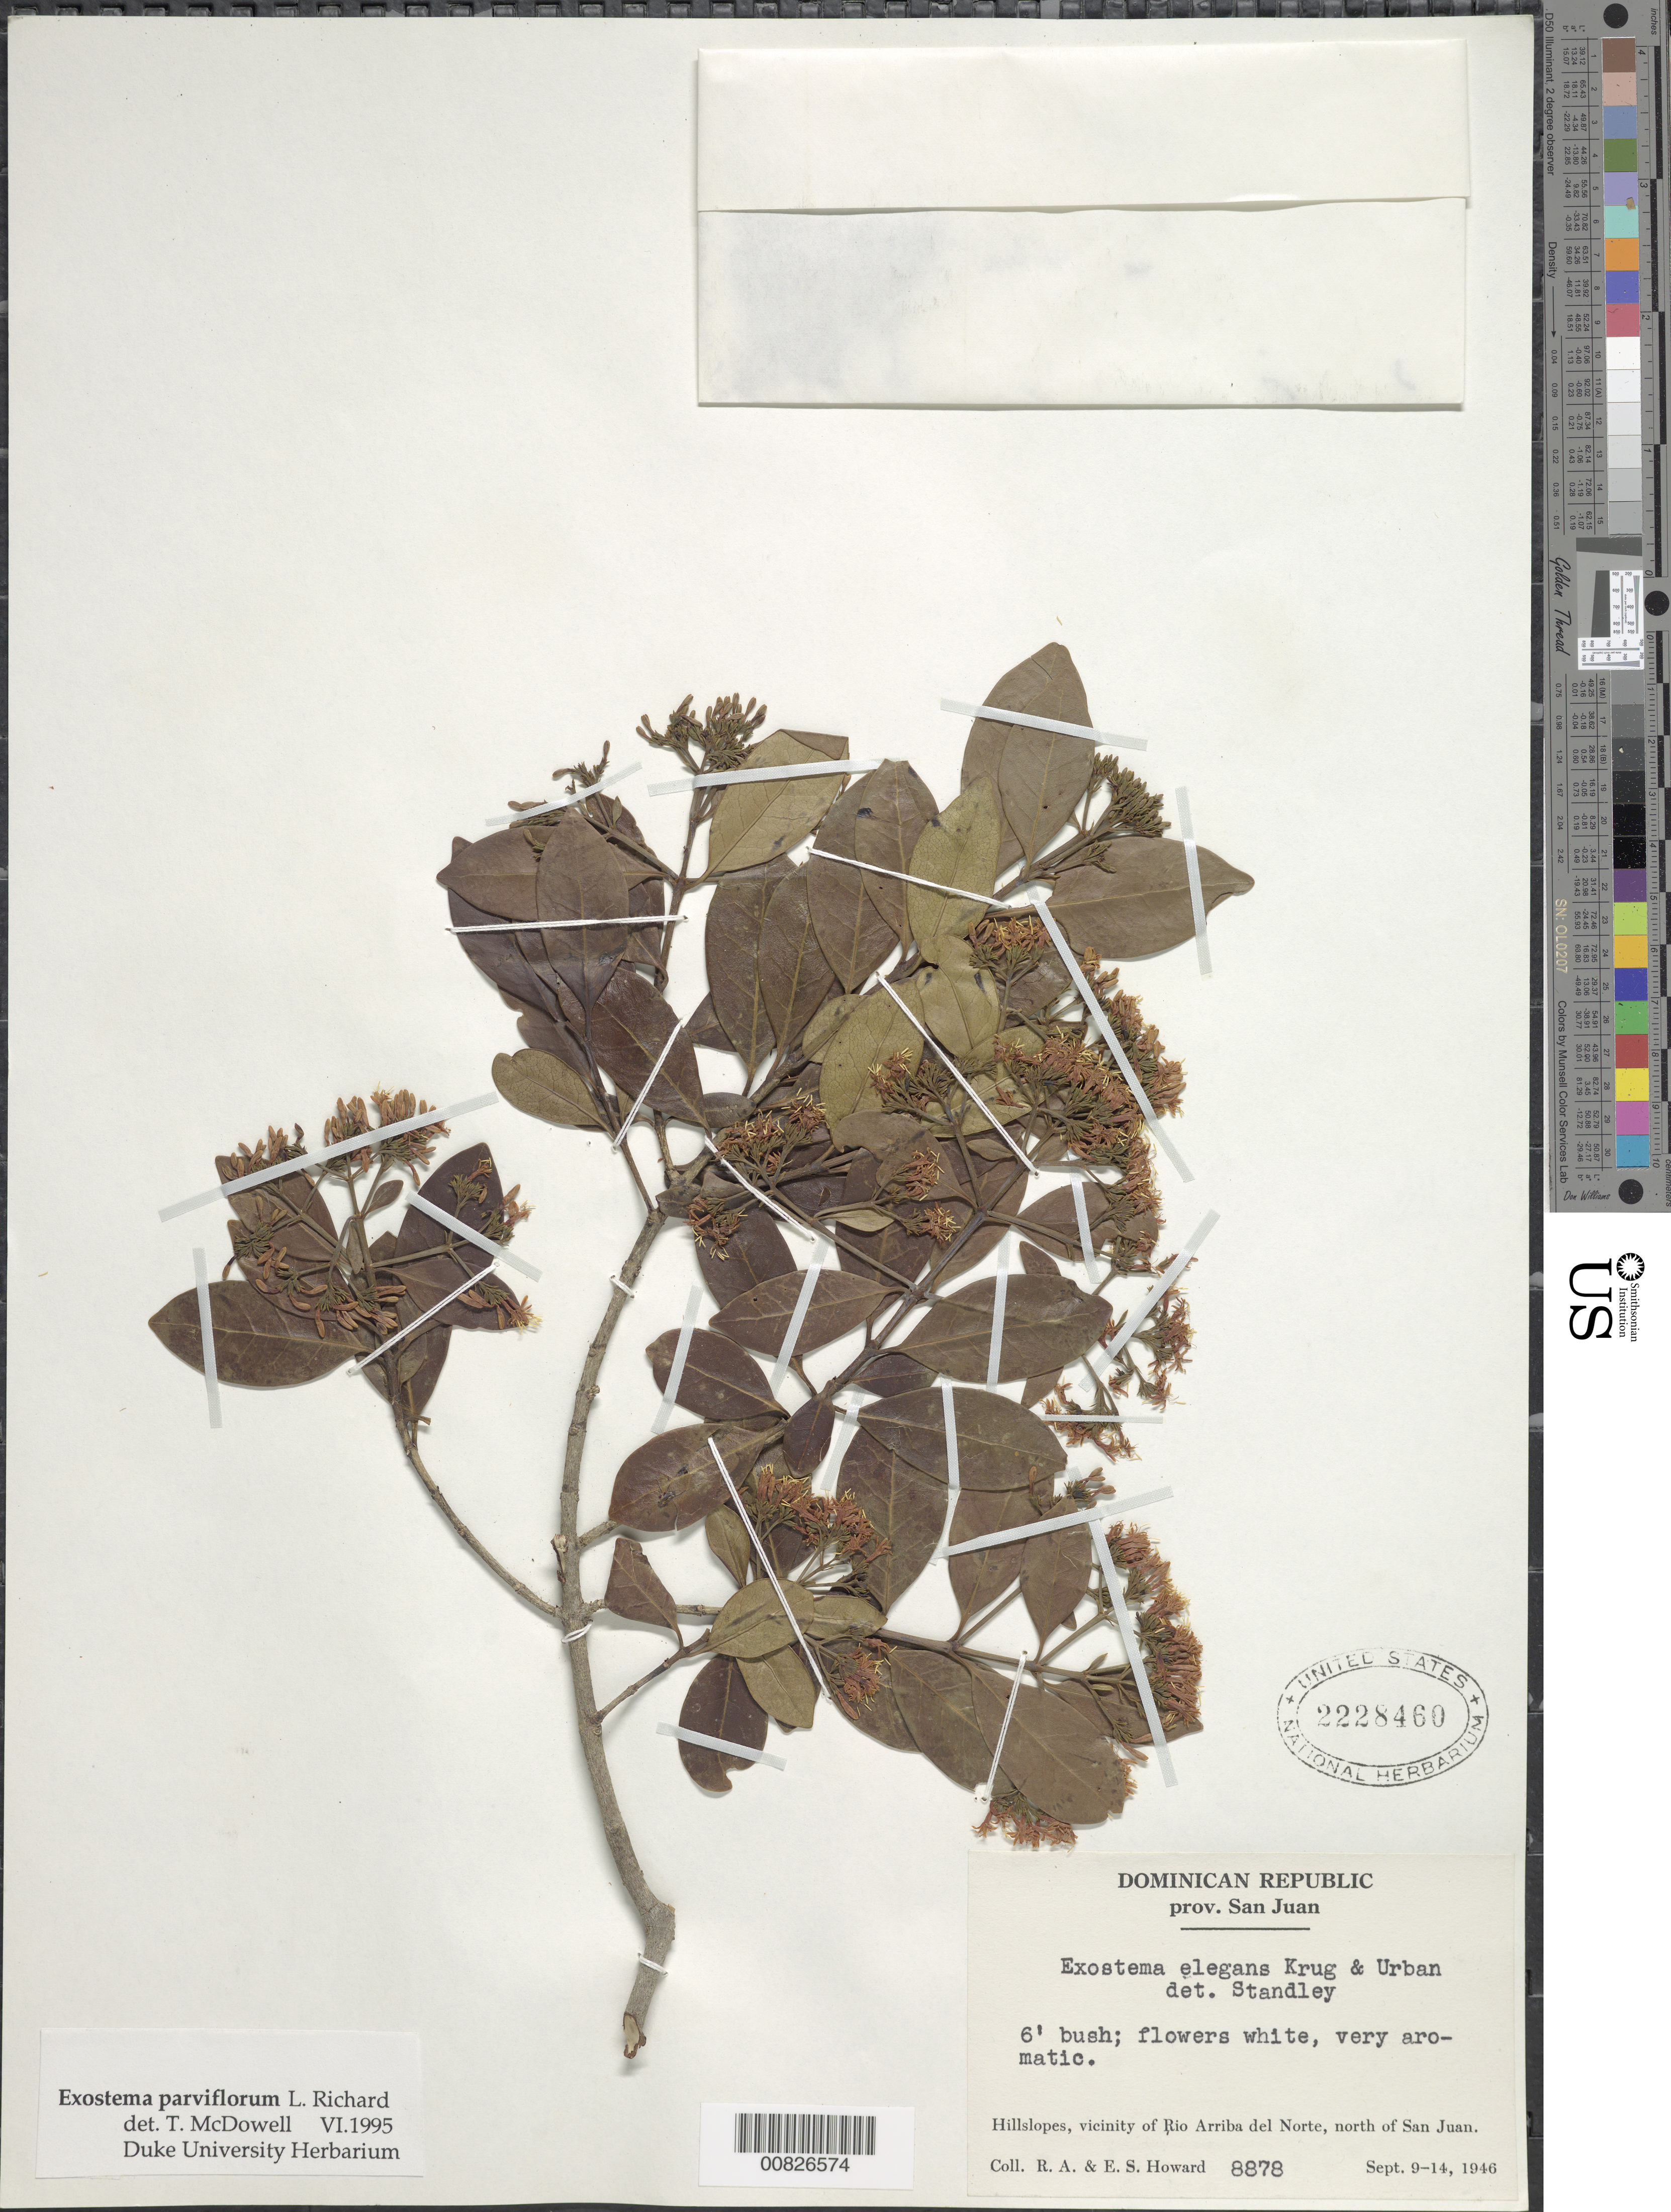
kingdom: Plantae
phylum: Tracheophyta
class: Magnoliopsida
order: Gentianales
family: Rubiaceae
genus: Exostema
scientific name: Exostema parviflorum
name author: A. Rich. ex Humb. & Bonpl.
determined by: McDowell, T.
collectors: R. A. Howard & E. S. Howard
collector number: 8878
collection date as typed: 09 Sep 1946 to 14 Sep 1946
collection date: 1946-09-09/1946-09-14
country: Dominican Republic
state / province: San Juan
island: Hispaniola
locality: Vicinity of Rio Arriba del Norte, N of San Juan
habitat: Hillslopes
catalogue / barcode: US 2228460